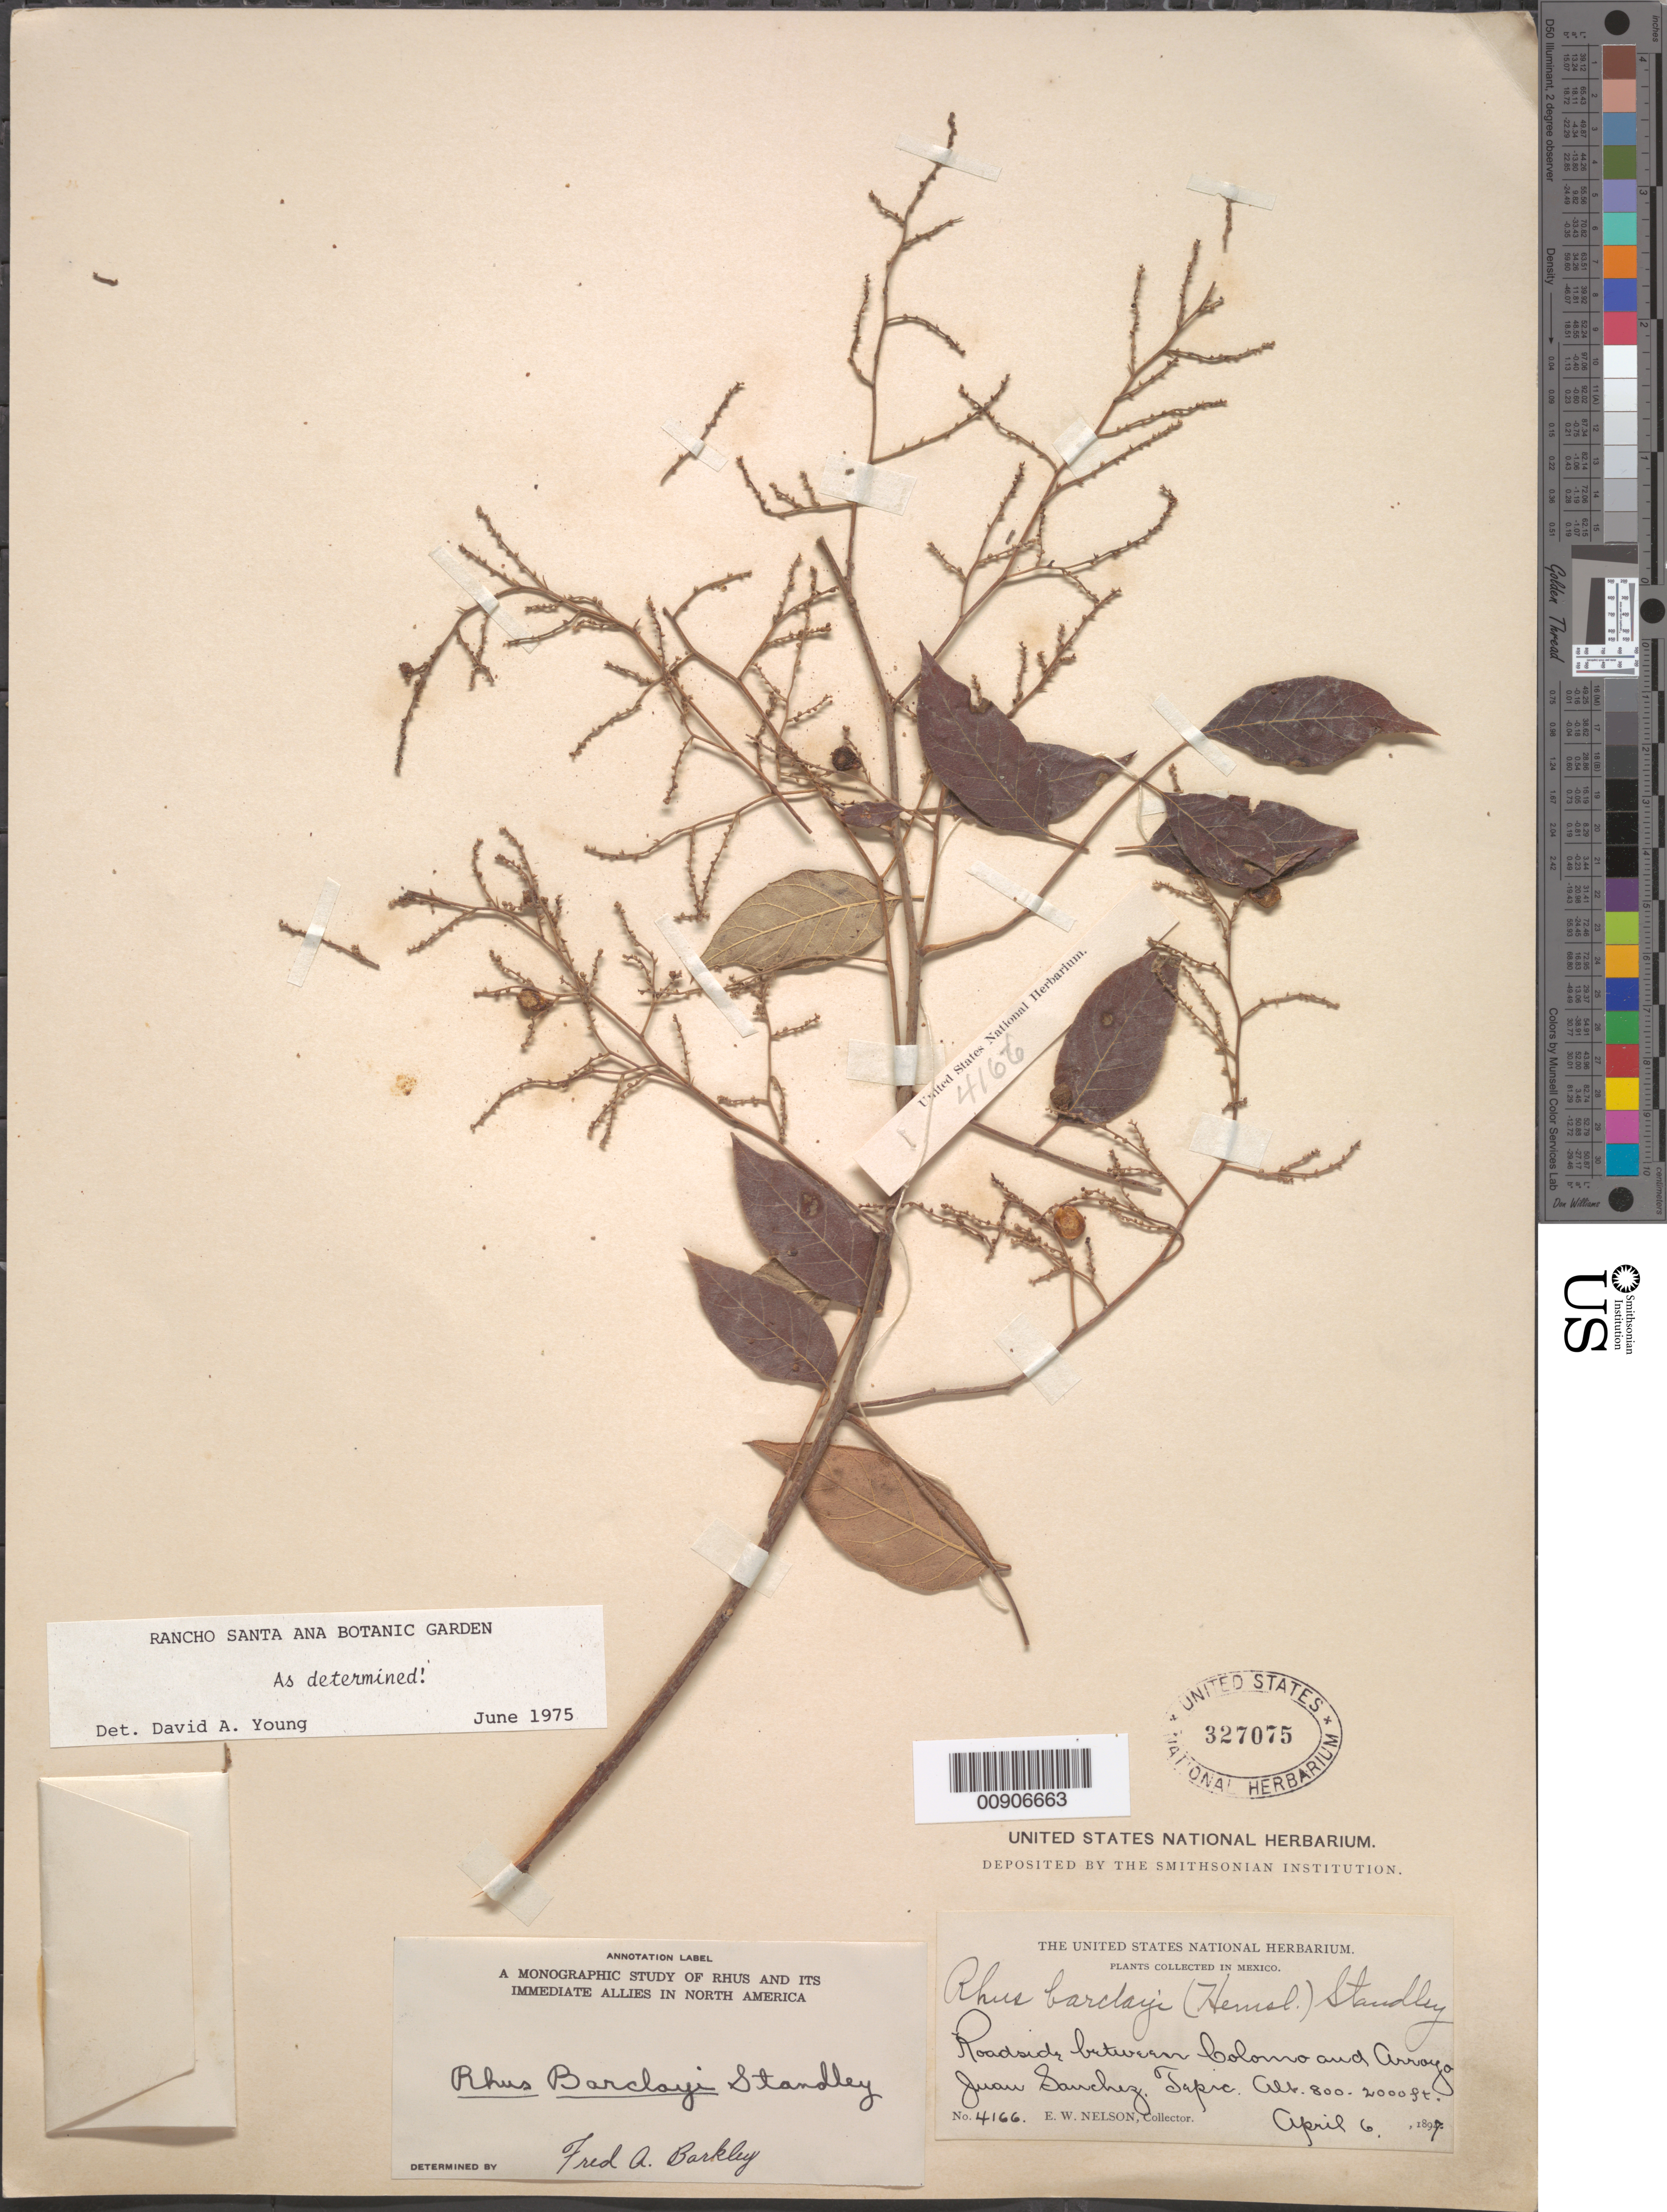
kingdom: Plantae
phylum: Tracheophyta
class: Magnoliopsida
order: Sapindales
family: Anacardiaceae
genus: Rhus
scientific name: Rhus barclayi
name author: (Hemsl.) Standl.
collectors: E. W. Nelson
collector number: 4166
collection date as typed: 06 Apr 1897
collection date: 1897-04-06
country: Mexico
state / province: Nayarit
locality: Roadside between Colomo and Arroyo Juan Sánchez, Tepic, Nayarit.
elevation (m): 244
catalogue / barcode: US 327075